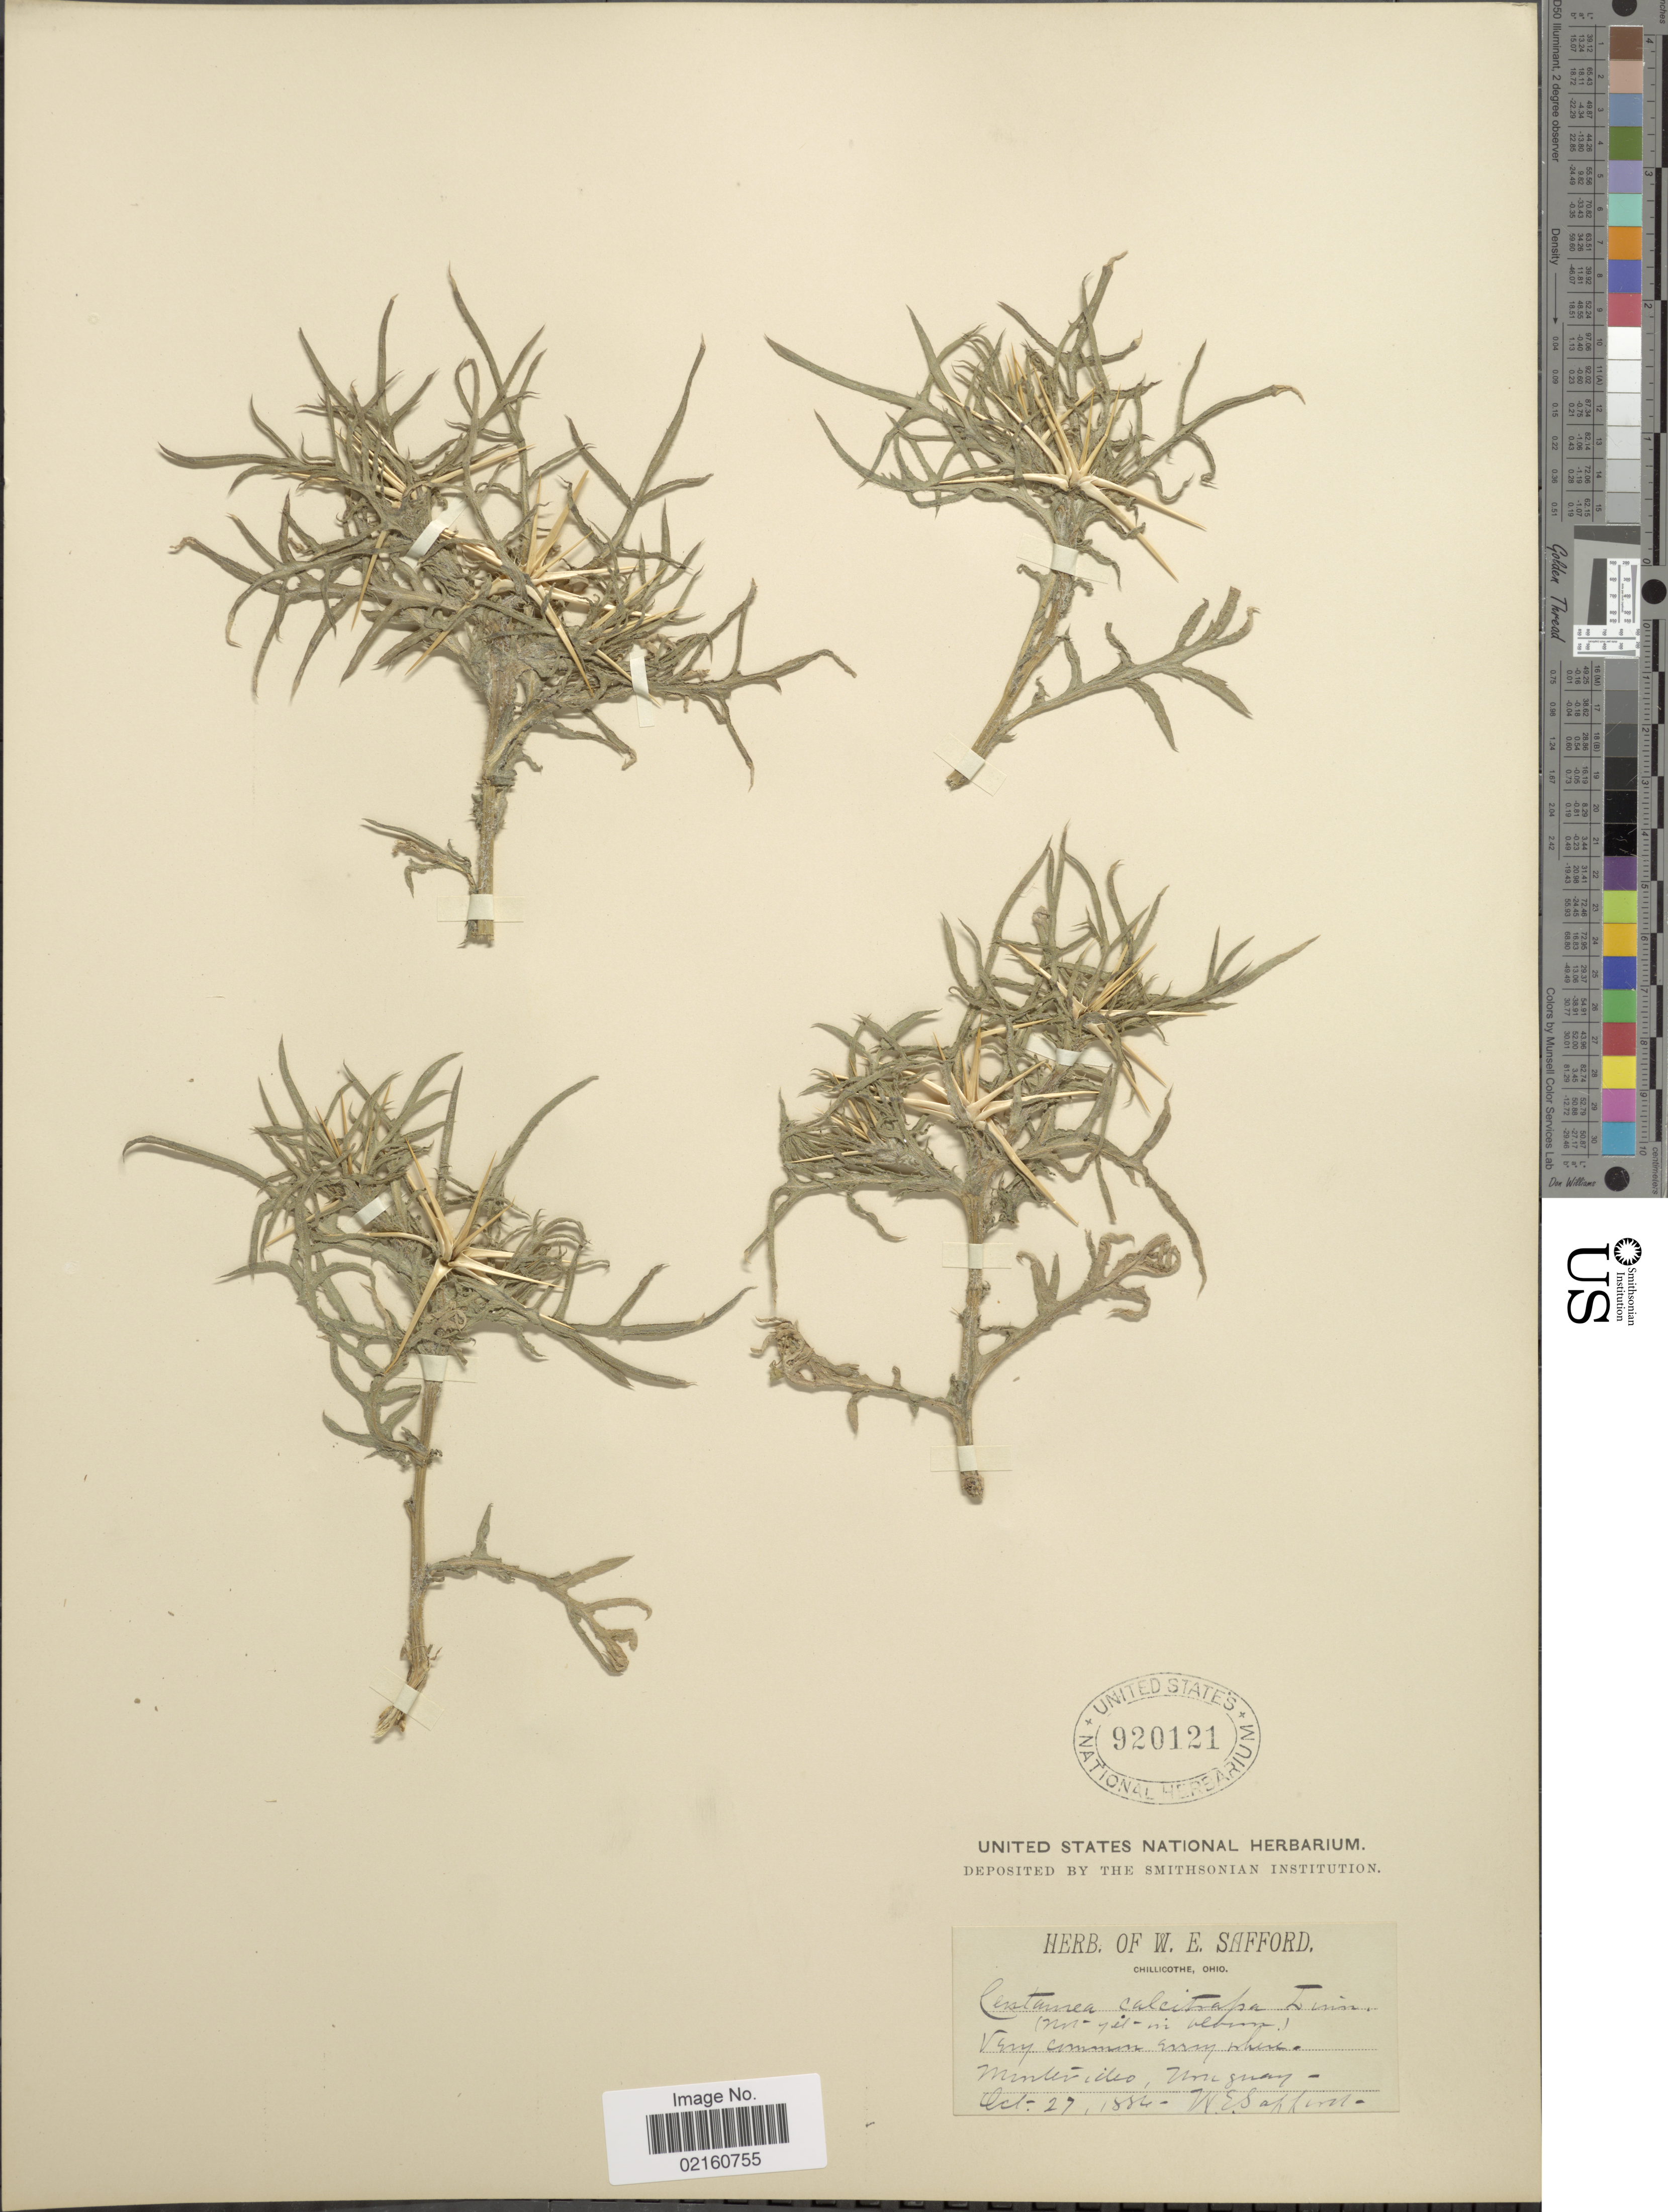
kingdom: Plantae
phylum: Tracheophyta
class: Magnoliopsida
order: Asterales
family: Asteraceae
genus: Centaurea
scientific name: Centaurea calcitrapa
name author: L.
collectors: W. E. Safford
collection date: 1884-10-27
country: Uruguay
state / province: Montevideo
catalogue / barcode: US 920121